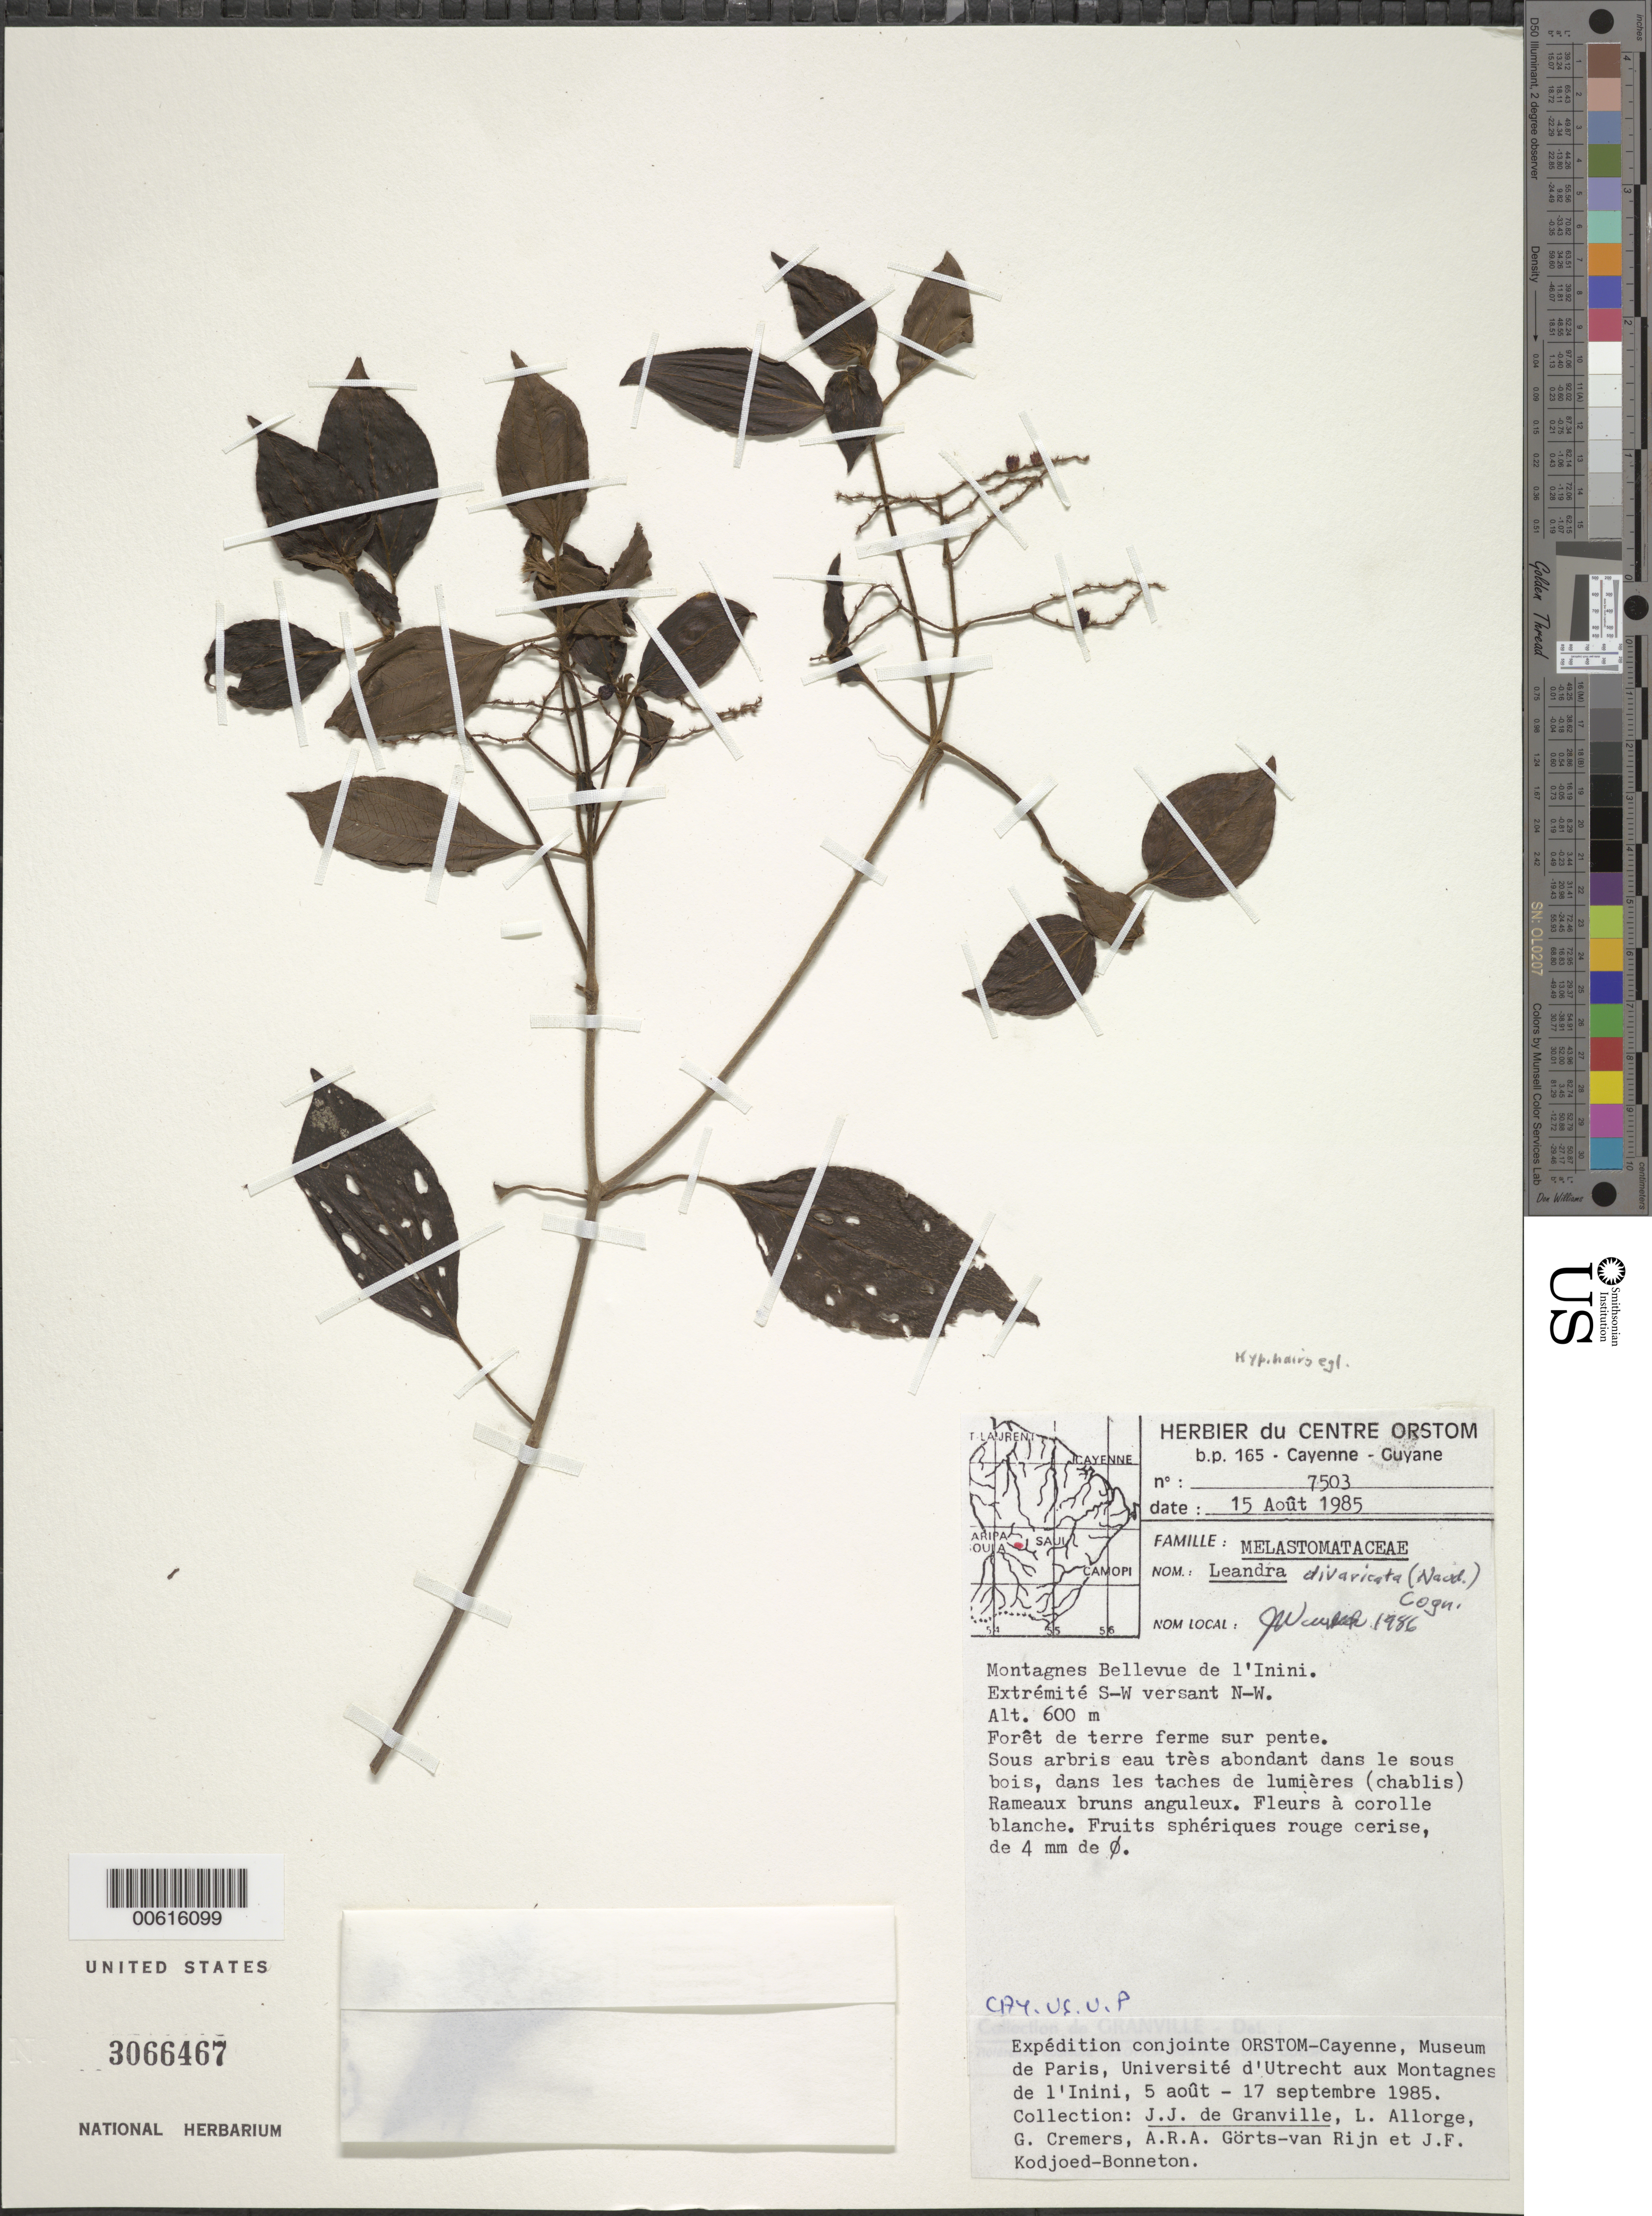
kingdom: Plantae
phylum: Tracheophyta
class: Magnoliopsida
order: Myrtales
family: Melastomataceae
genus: Leandra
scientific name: Leandra divaricata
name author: (Naudin) Cogn.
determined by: Wurdack, John J., (US), US (UNITED STATES)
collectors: J.-J. de Granville, L. Allorge, G. Cremers, A. .R. A. Görts-van Rijn & J. Kodjoed-Bonneton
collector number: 7503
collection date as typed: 15-Aug-85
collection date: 1985-08-15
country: French Guiana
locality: Montagnes Bellevue de l'Inini, extremite SW versant NW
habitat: Foret de terre ferme sur pente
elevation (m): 600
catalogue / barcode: US 3066467